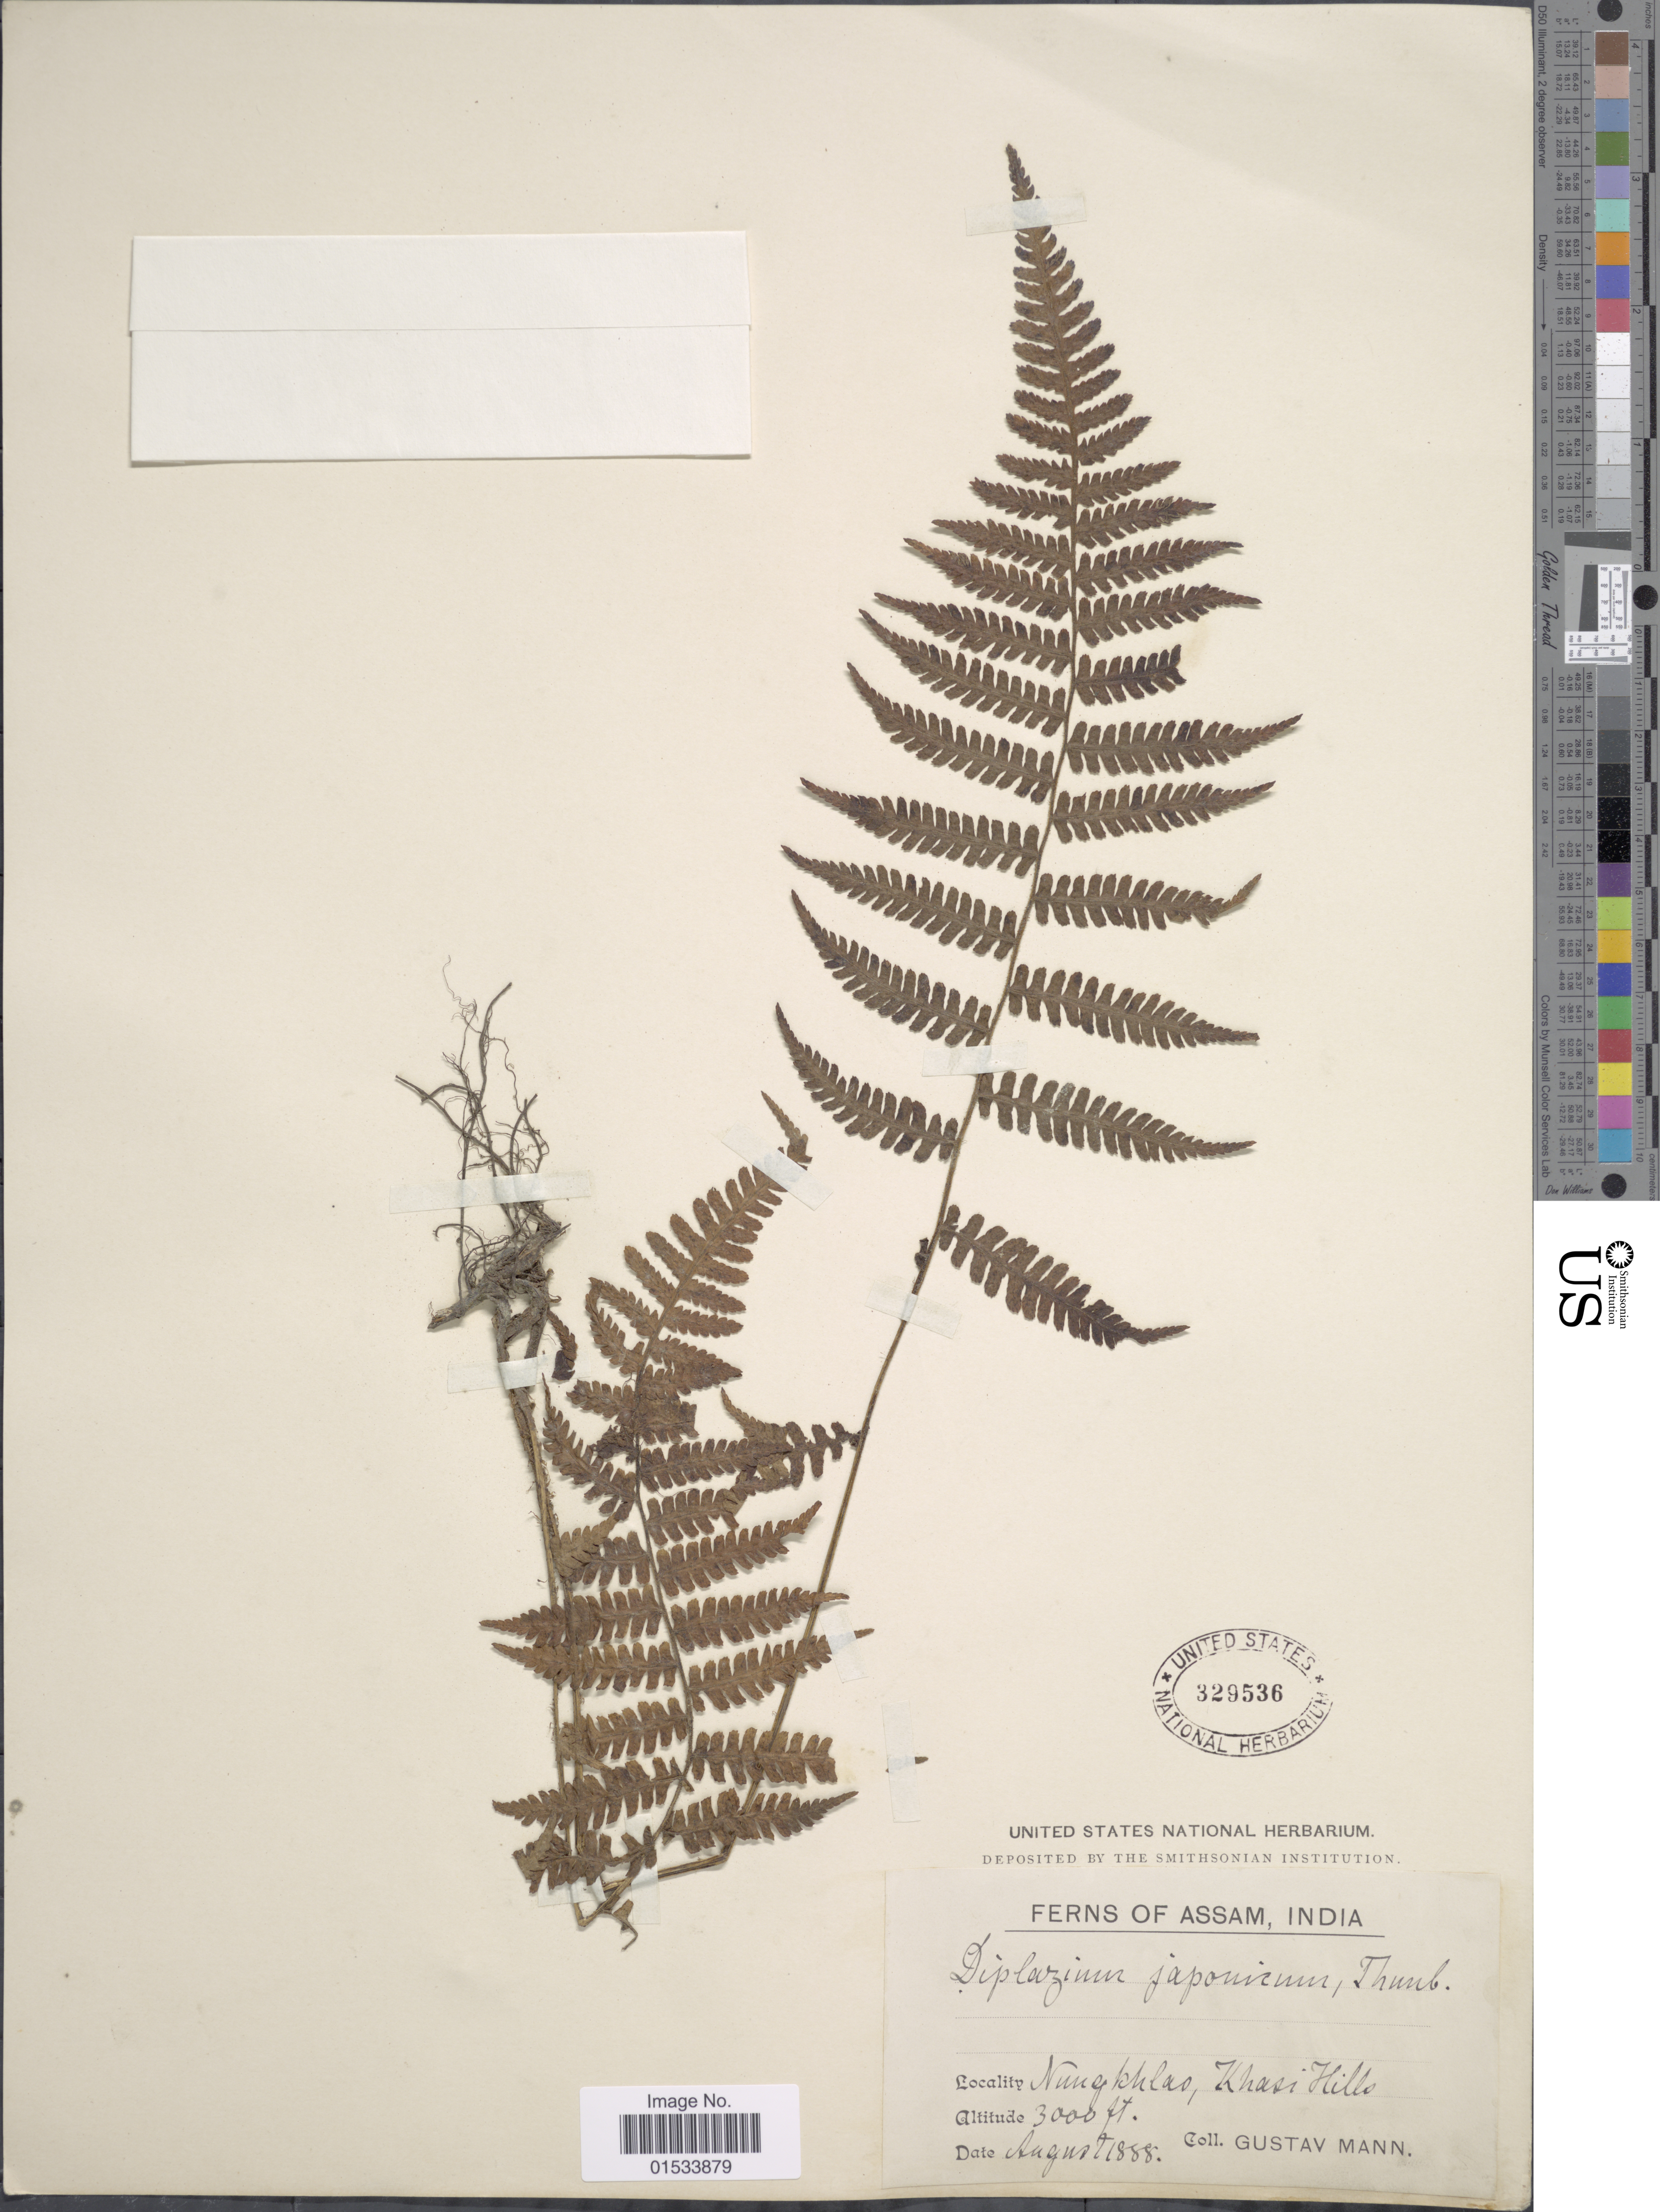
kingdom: Plantae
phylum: Tracheophyta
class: Polypodiopsida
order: Polypodiales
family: Athyriaceae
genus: Diplazium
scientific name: Diplazium japonicum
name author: (Thunb.) Copel.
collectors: G. Mann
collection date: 1888-08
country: India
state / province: Meghalaya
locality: Nungkhas, Khasi Hills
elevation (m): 914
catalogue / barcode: US 329536